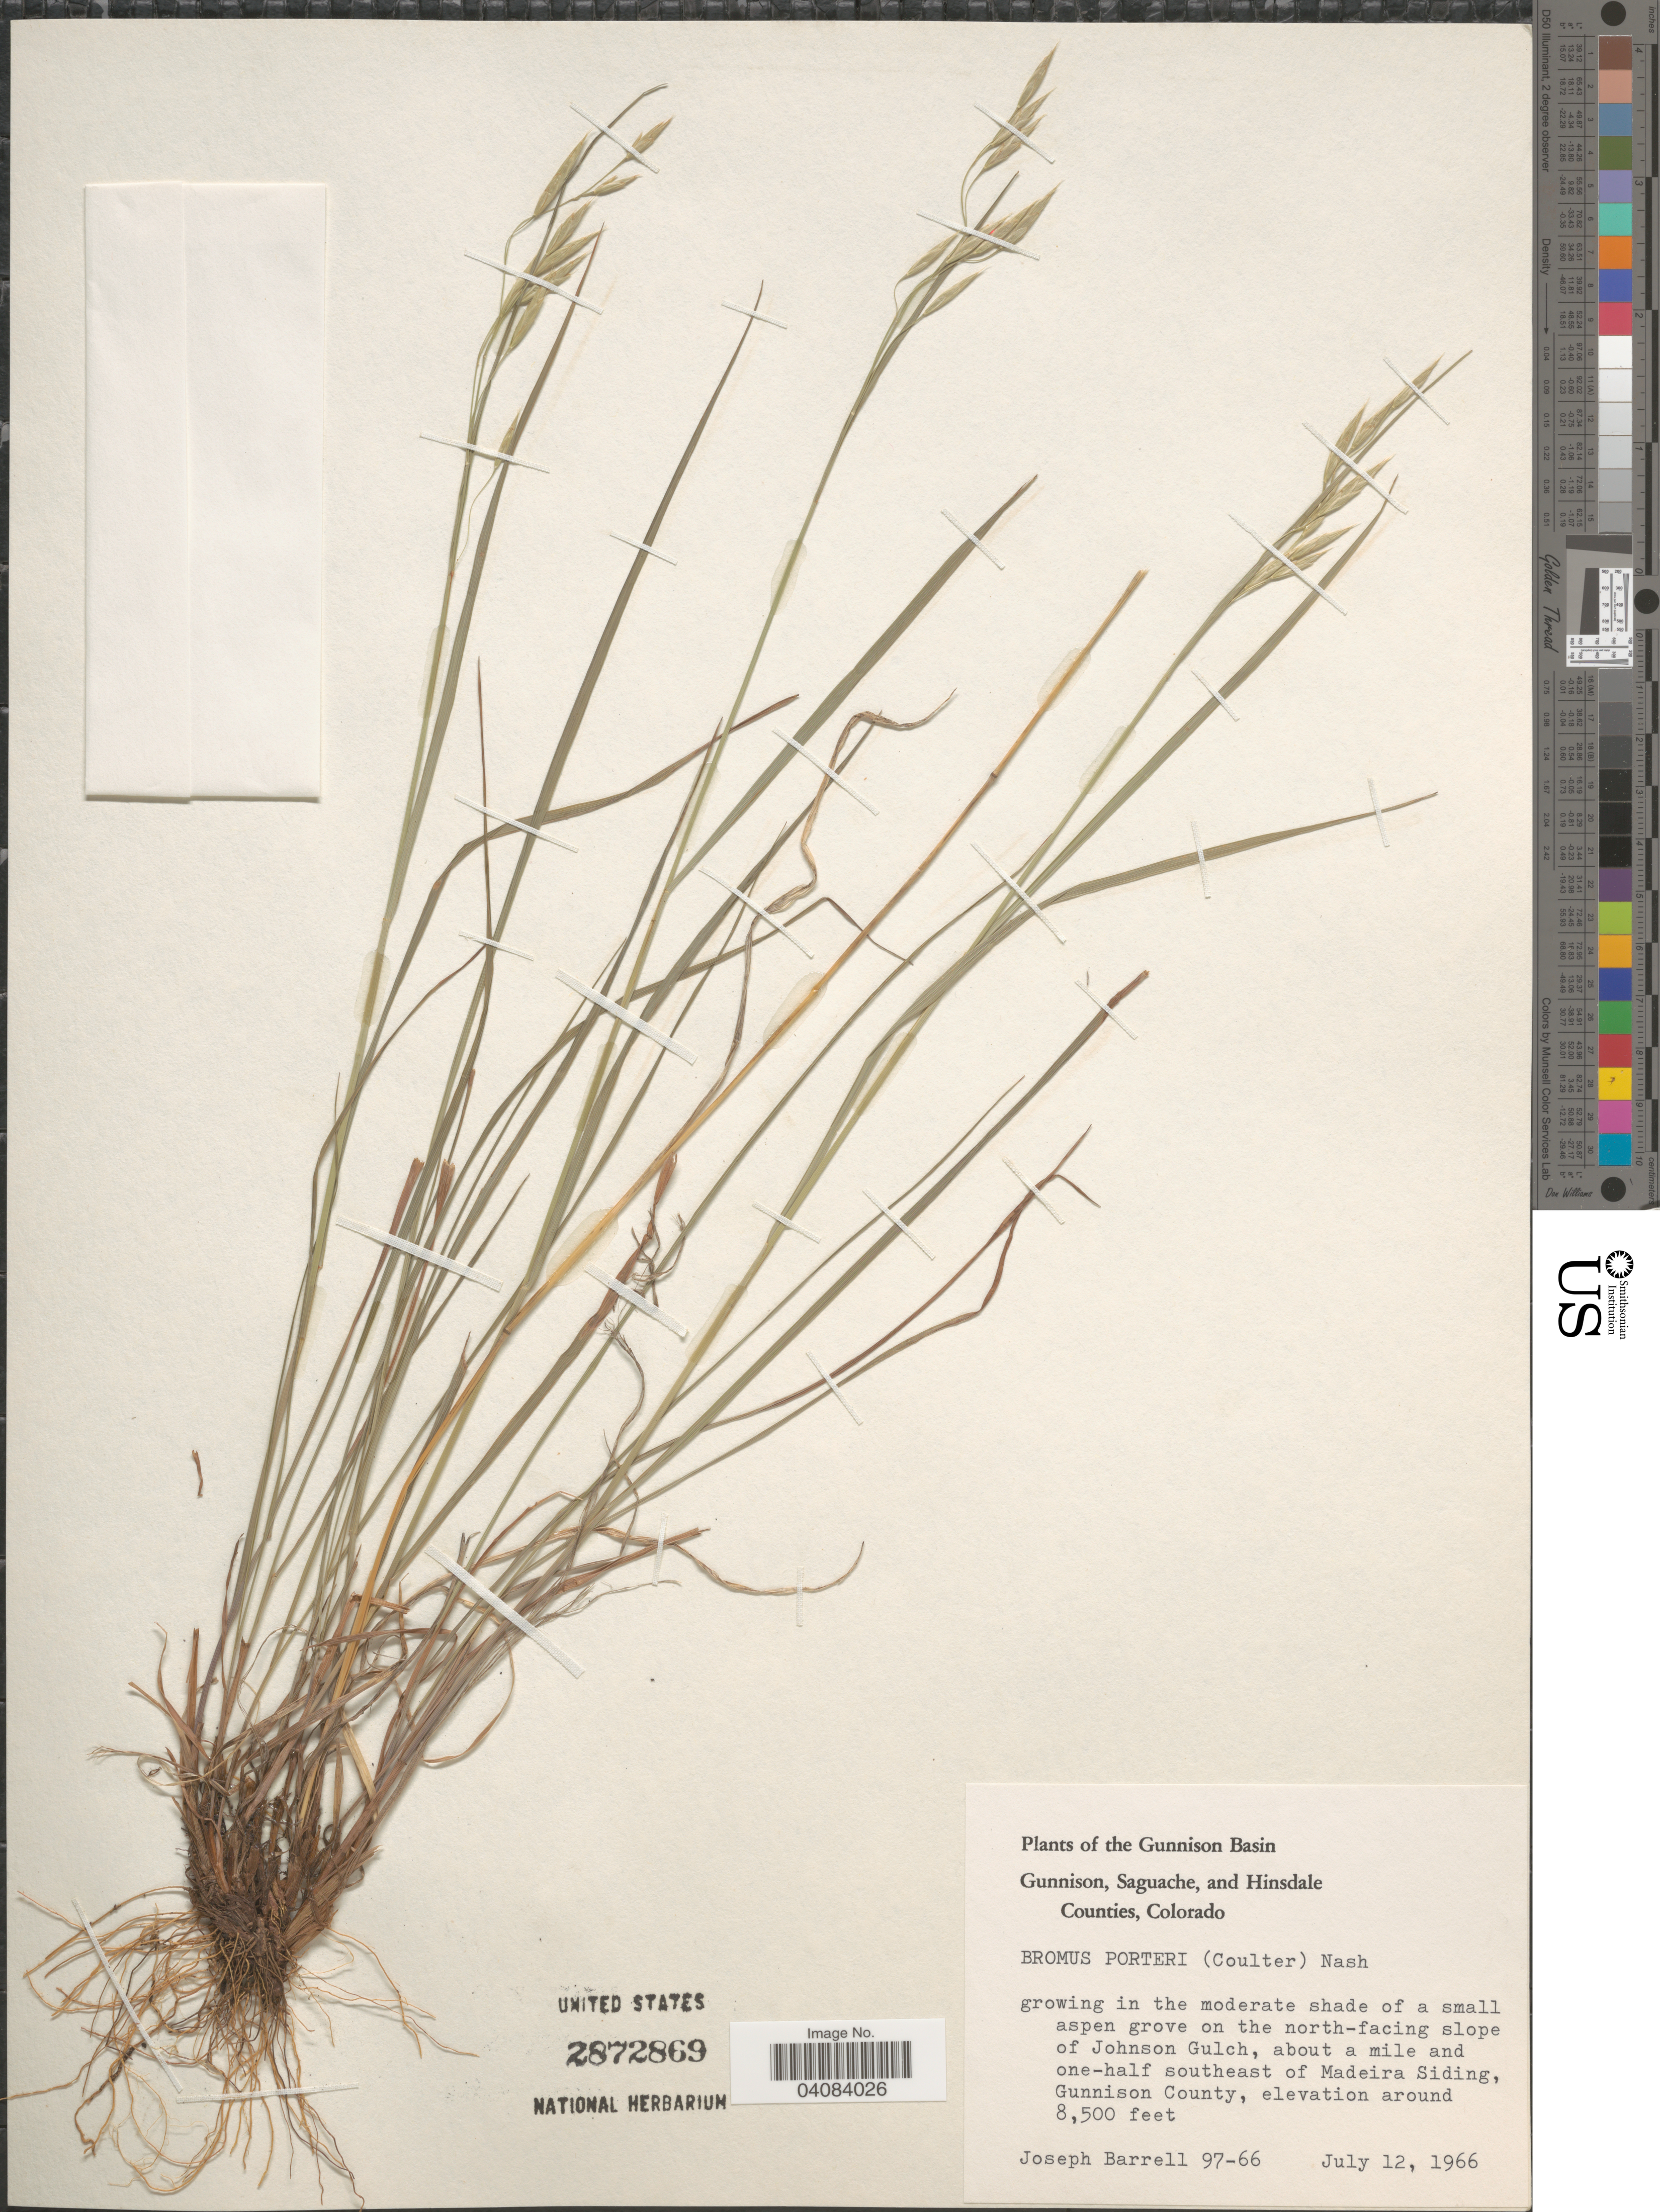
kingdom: Plantae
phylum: Tracheophyta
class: Liliopsida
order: Poales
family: Poaceae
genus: Bromus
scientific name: Bromus porteri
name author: (J.M. Coult.) Nash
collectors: J. Barrell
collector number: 97-66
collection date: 1966-07-12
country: United States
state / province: Colorado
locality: Gunnison Basin. Growing in the moderate shade of a small aspen grove on the north-facing slope of Johnson Gulch, about a mile and one-half southeast of Madeira Siding, Gunnison County.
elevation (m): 2591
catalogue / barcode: US 2872869